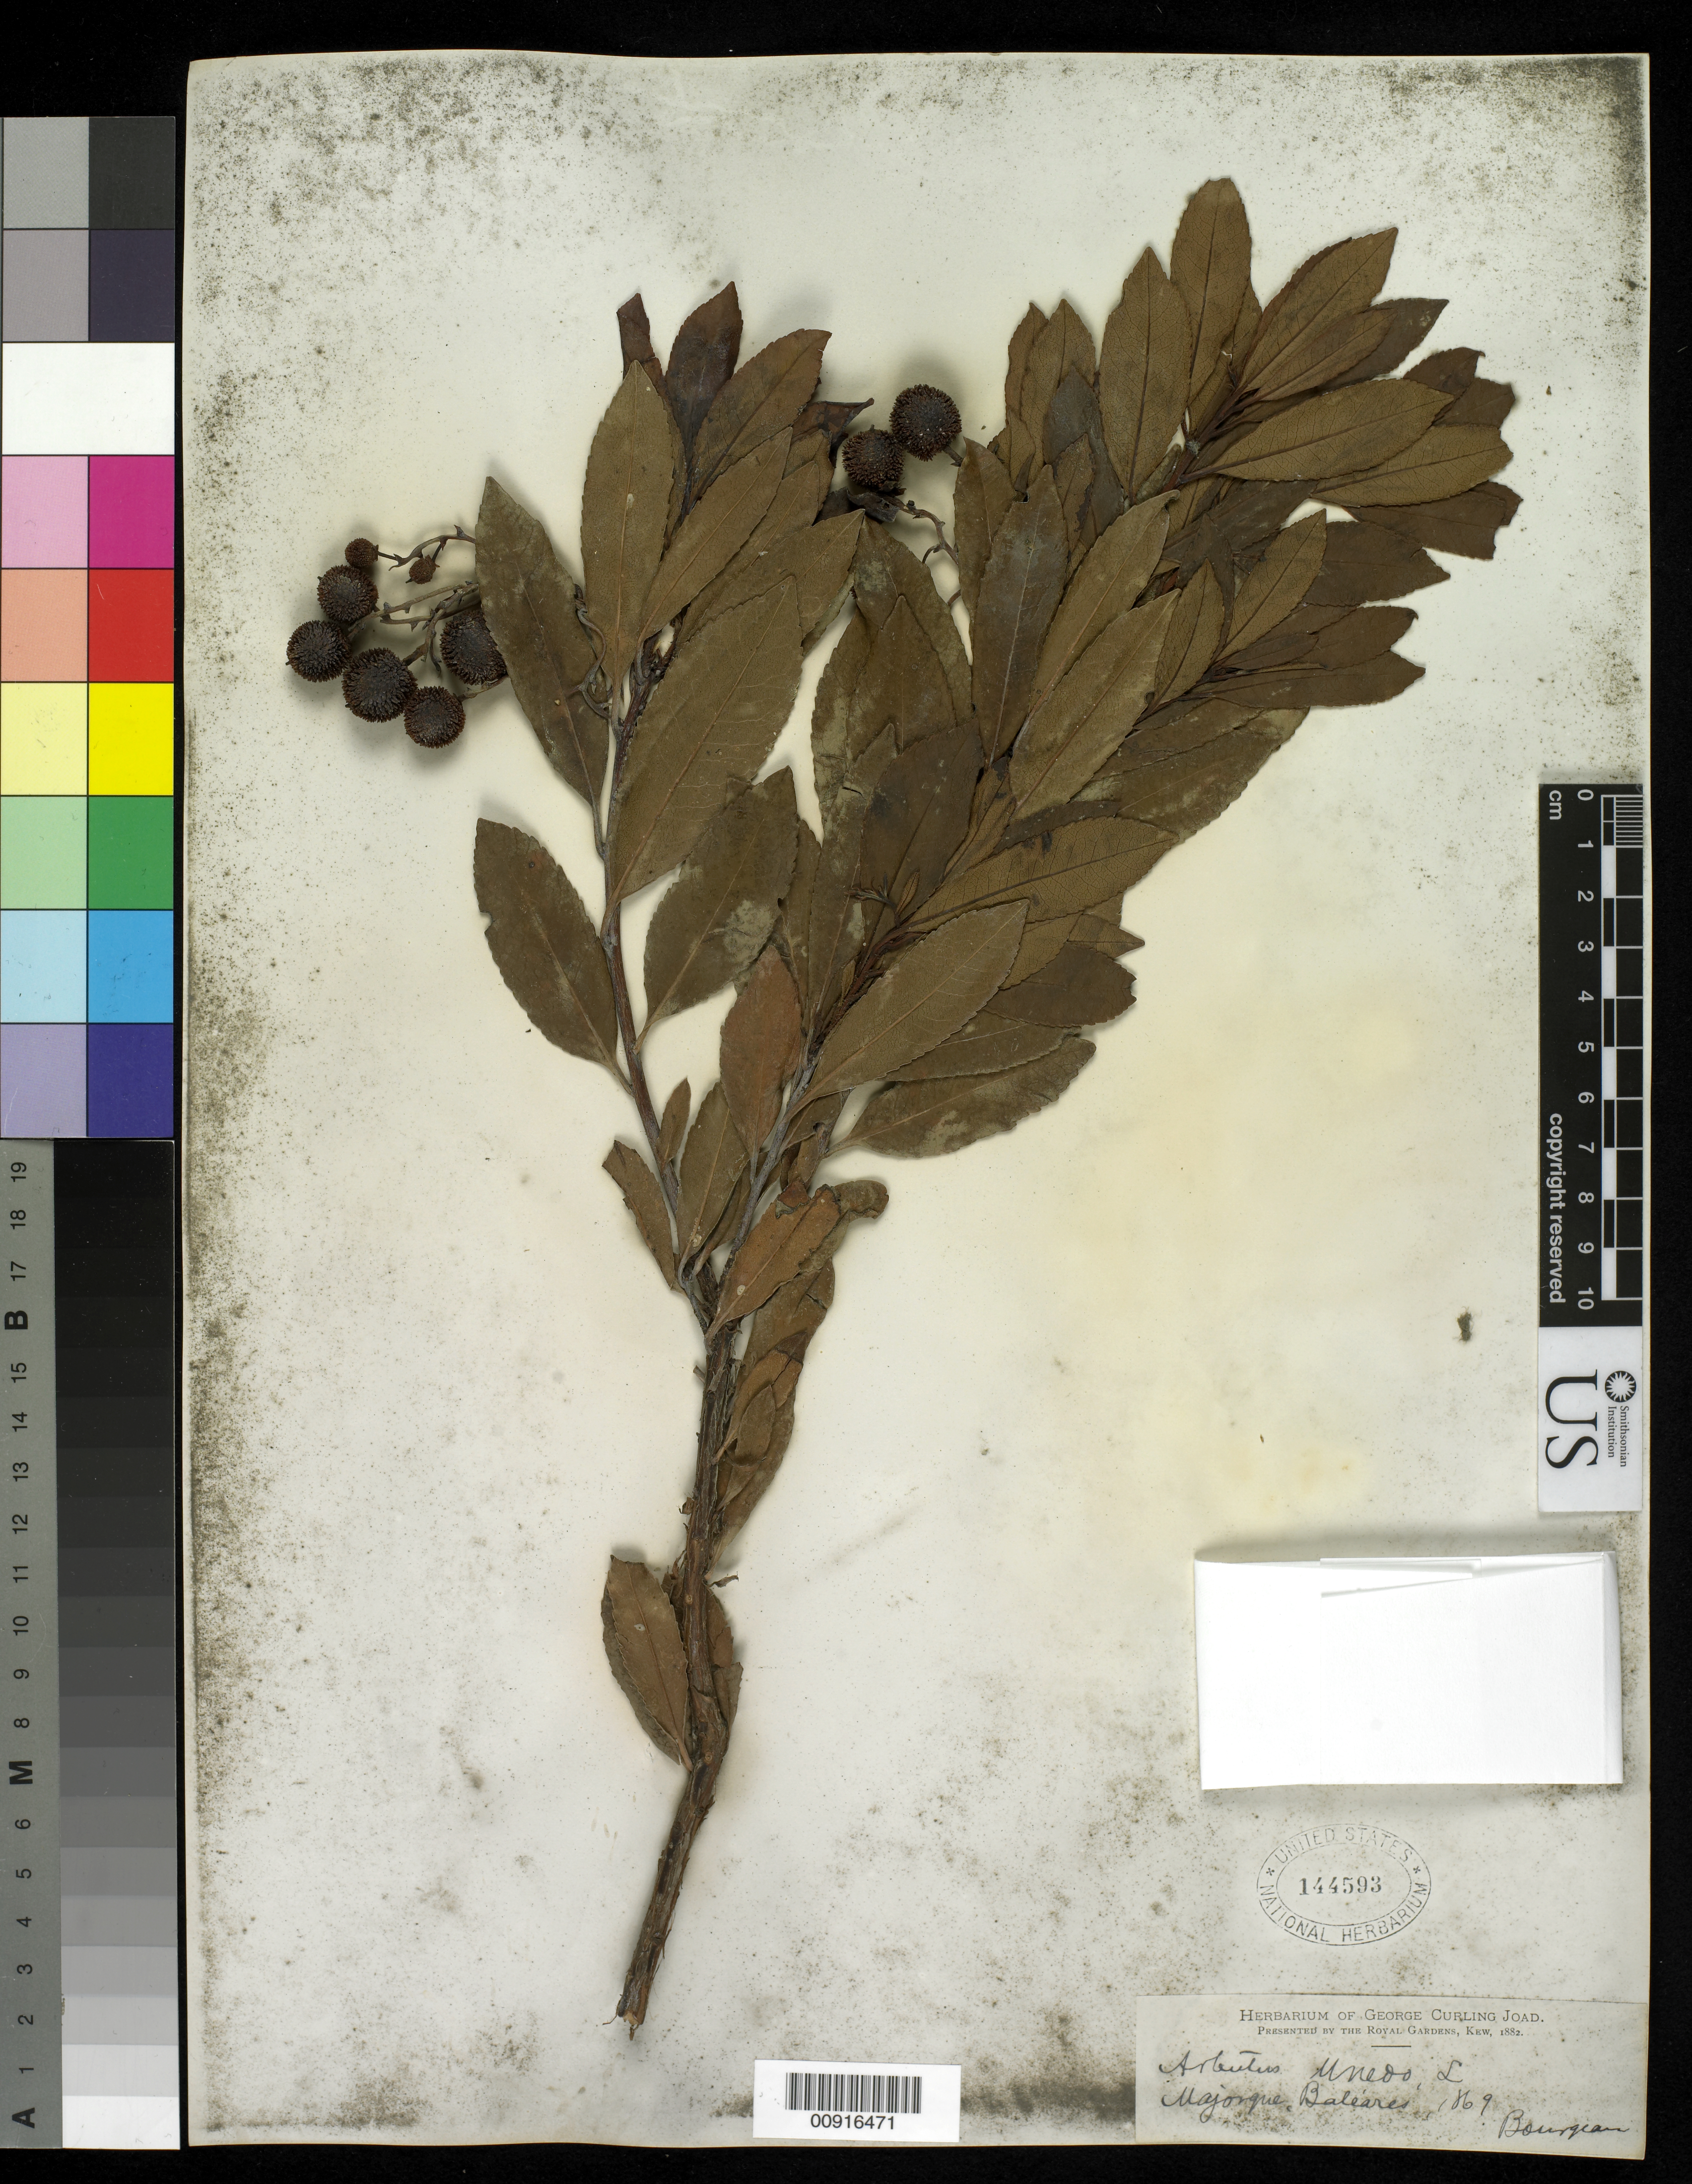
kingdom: Plantae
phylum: Tracheophyta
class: Magnoliopsida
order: Ericales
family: Ericaceae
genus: Arbutus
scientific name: Arbutus unedo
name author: L.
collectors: Bourgeau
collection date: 1869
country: Spain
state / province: Islas Baleares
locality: Majorque: Baleares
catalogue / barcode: US 144593